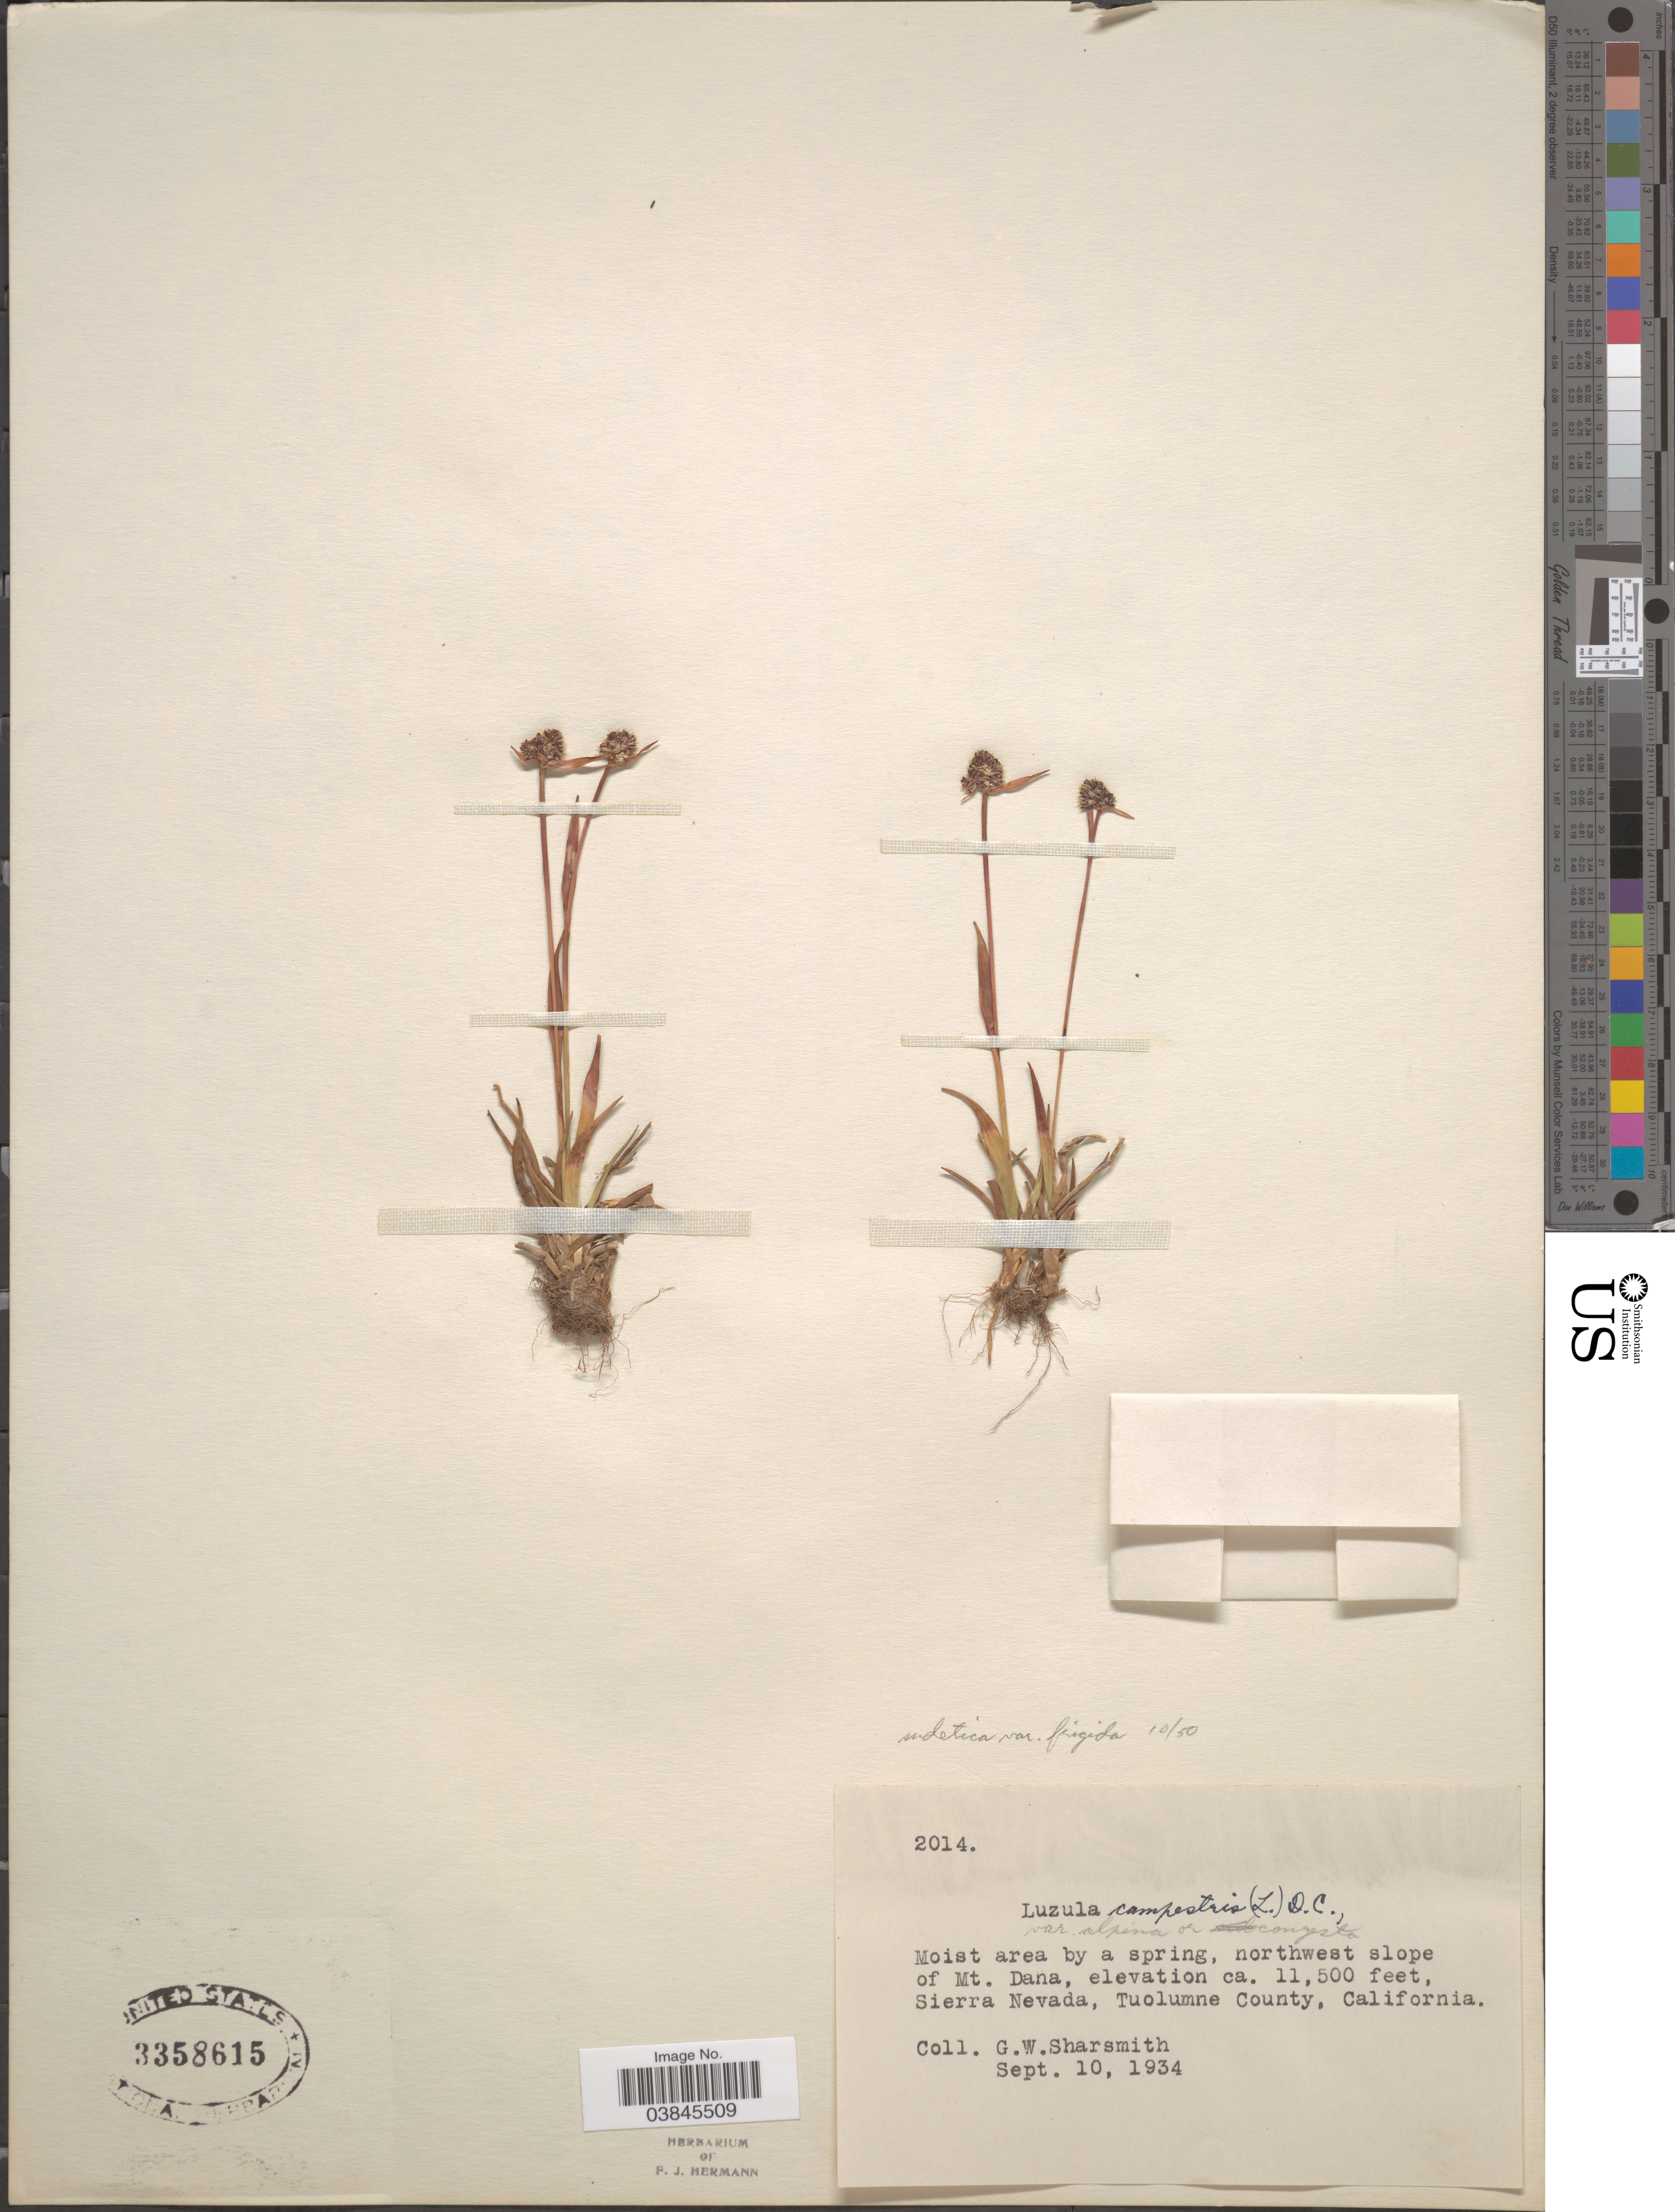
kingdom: Plantae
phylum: Tracheophyta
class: Liliopsida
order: Poales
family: Juncaceae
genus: Luzula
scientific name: Luzula campestris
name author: (L.) DC.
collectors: G. Sharsmith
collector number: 2014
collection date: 1934-09-10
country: United States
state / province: California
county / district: Tuolumne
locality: Moist area by a spring, northwest slope of Mt. Dana, Sierra Nevada, Tuolumne County.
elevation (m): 3505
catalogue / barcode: US 3358615